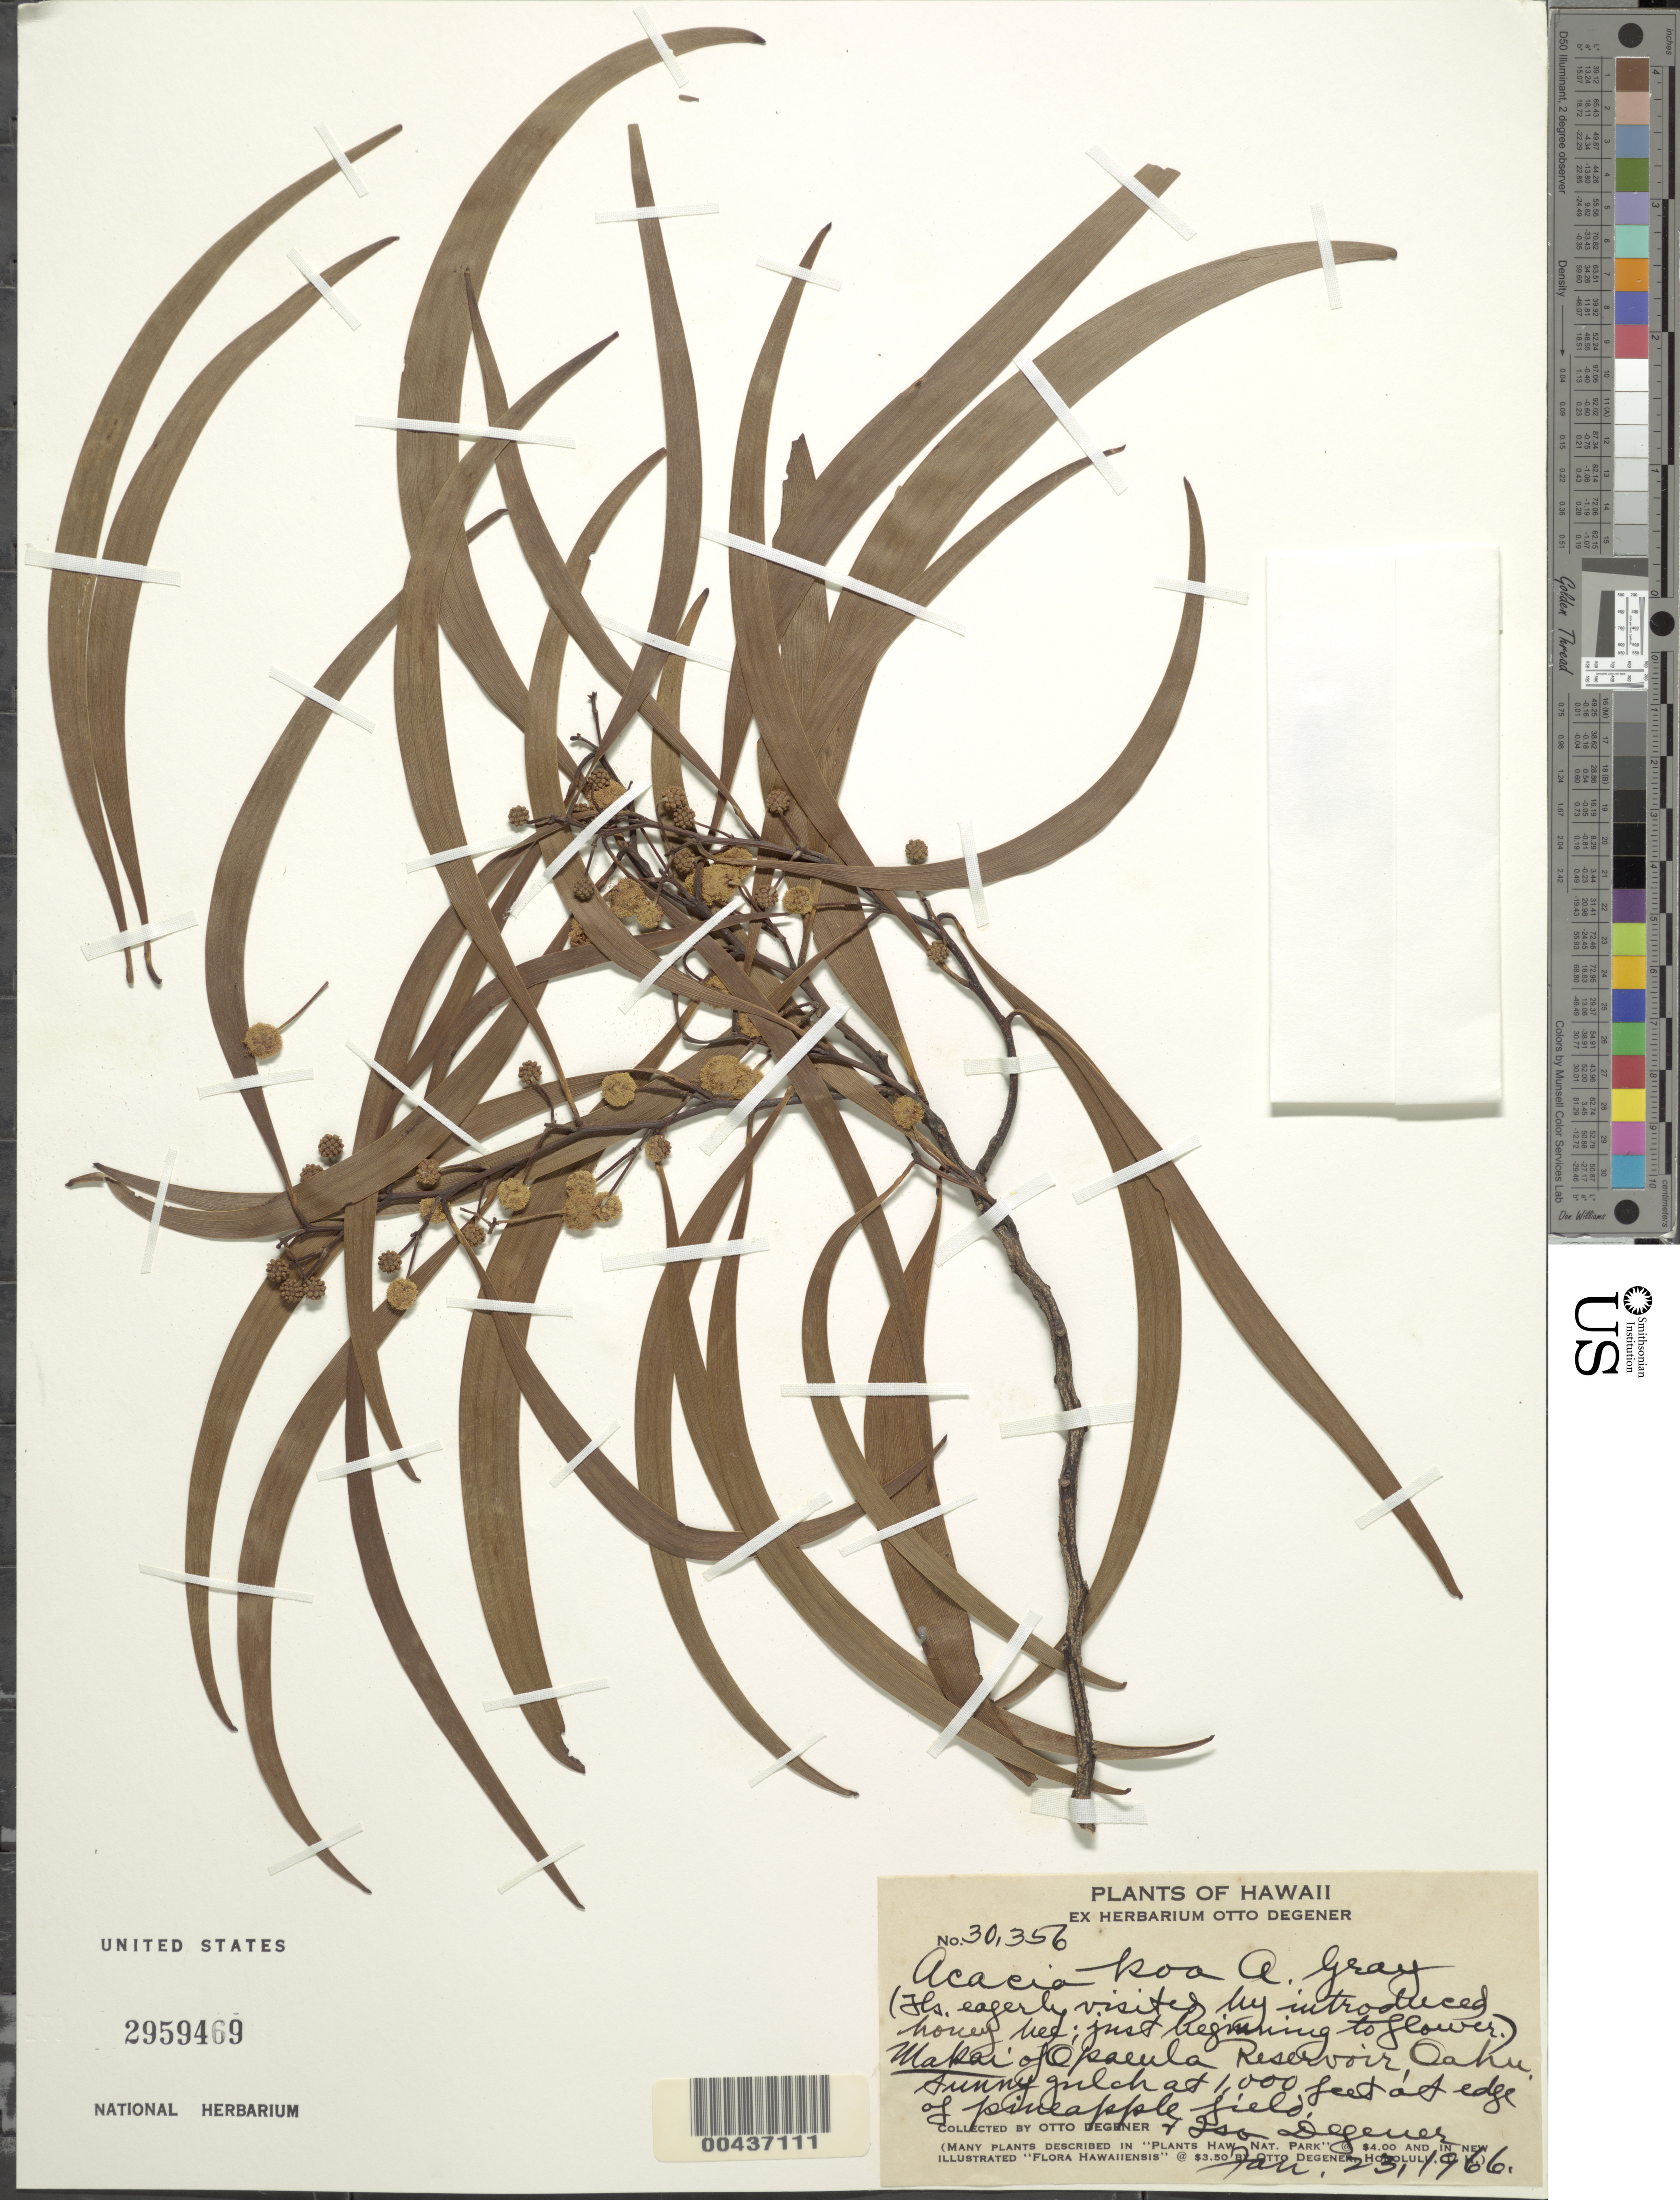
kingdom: Plantae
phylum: Tracheophyta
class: Magnoliopsida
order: Fabales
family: Fabaceae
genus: Acacia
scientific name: Acacia koa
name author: A. Gray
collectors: O. Degener & I. Degener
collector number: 30356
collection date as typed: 23 Jan 1966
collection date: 1966-01-23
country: United States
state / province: Hawaii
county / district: Honolulu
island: Oahu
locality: Makai of Opaeula Reservoir, Oahu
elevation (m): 305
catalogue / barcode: US 2959469